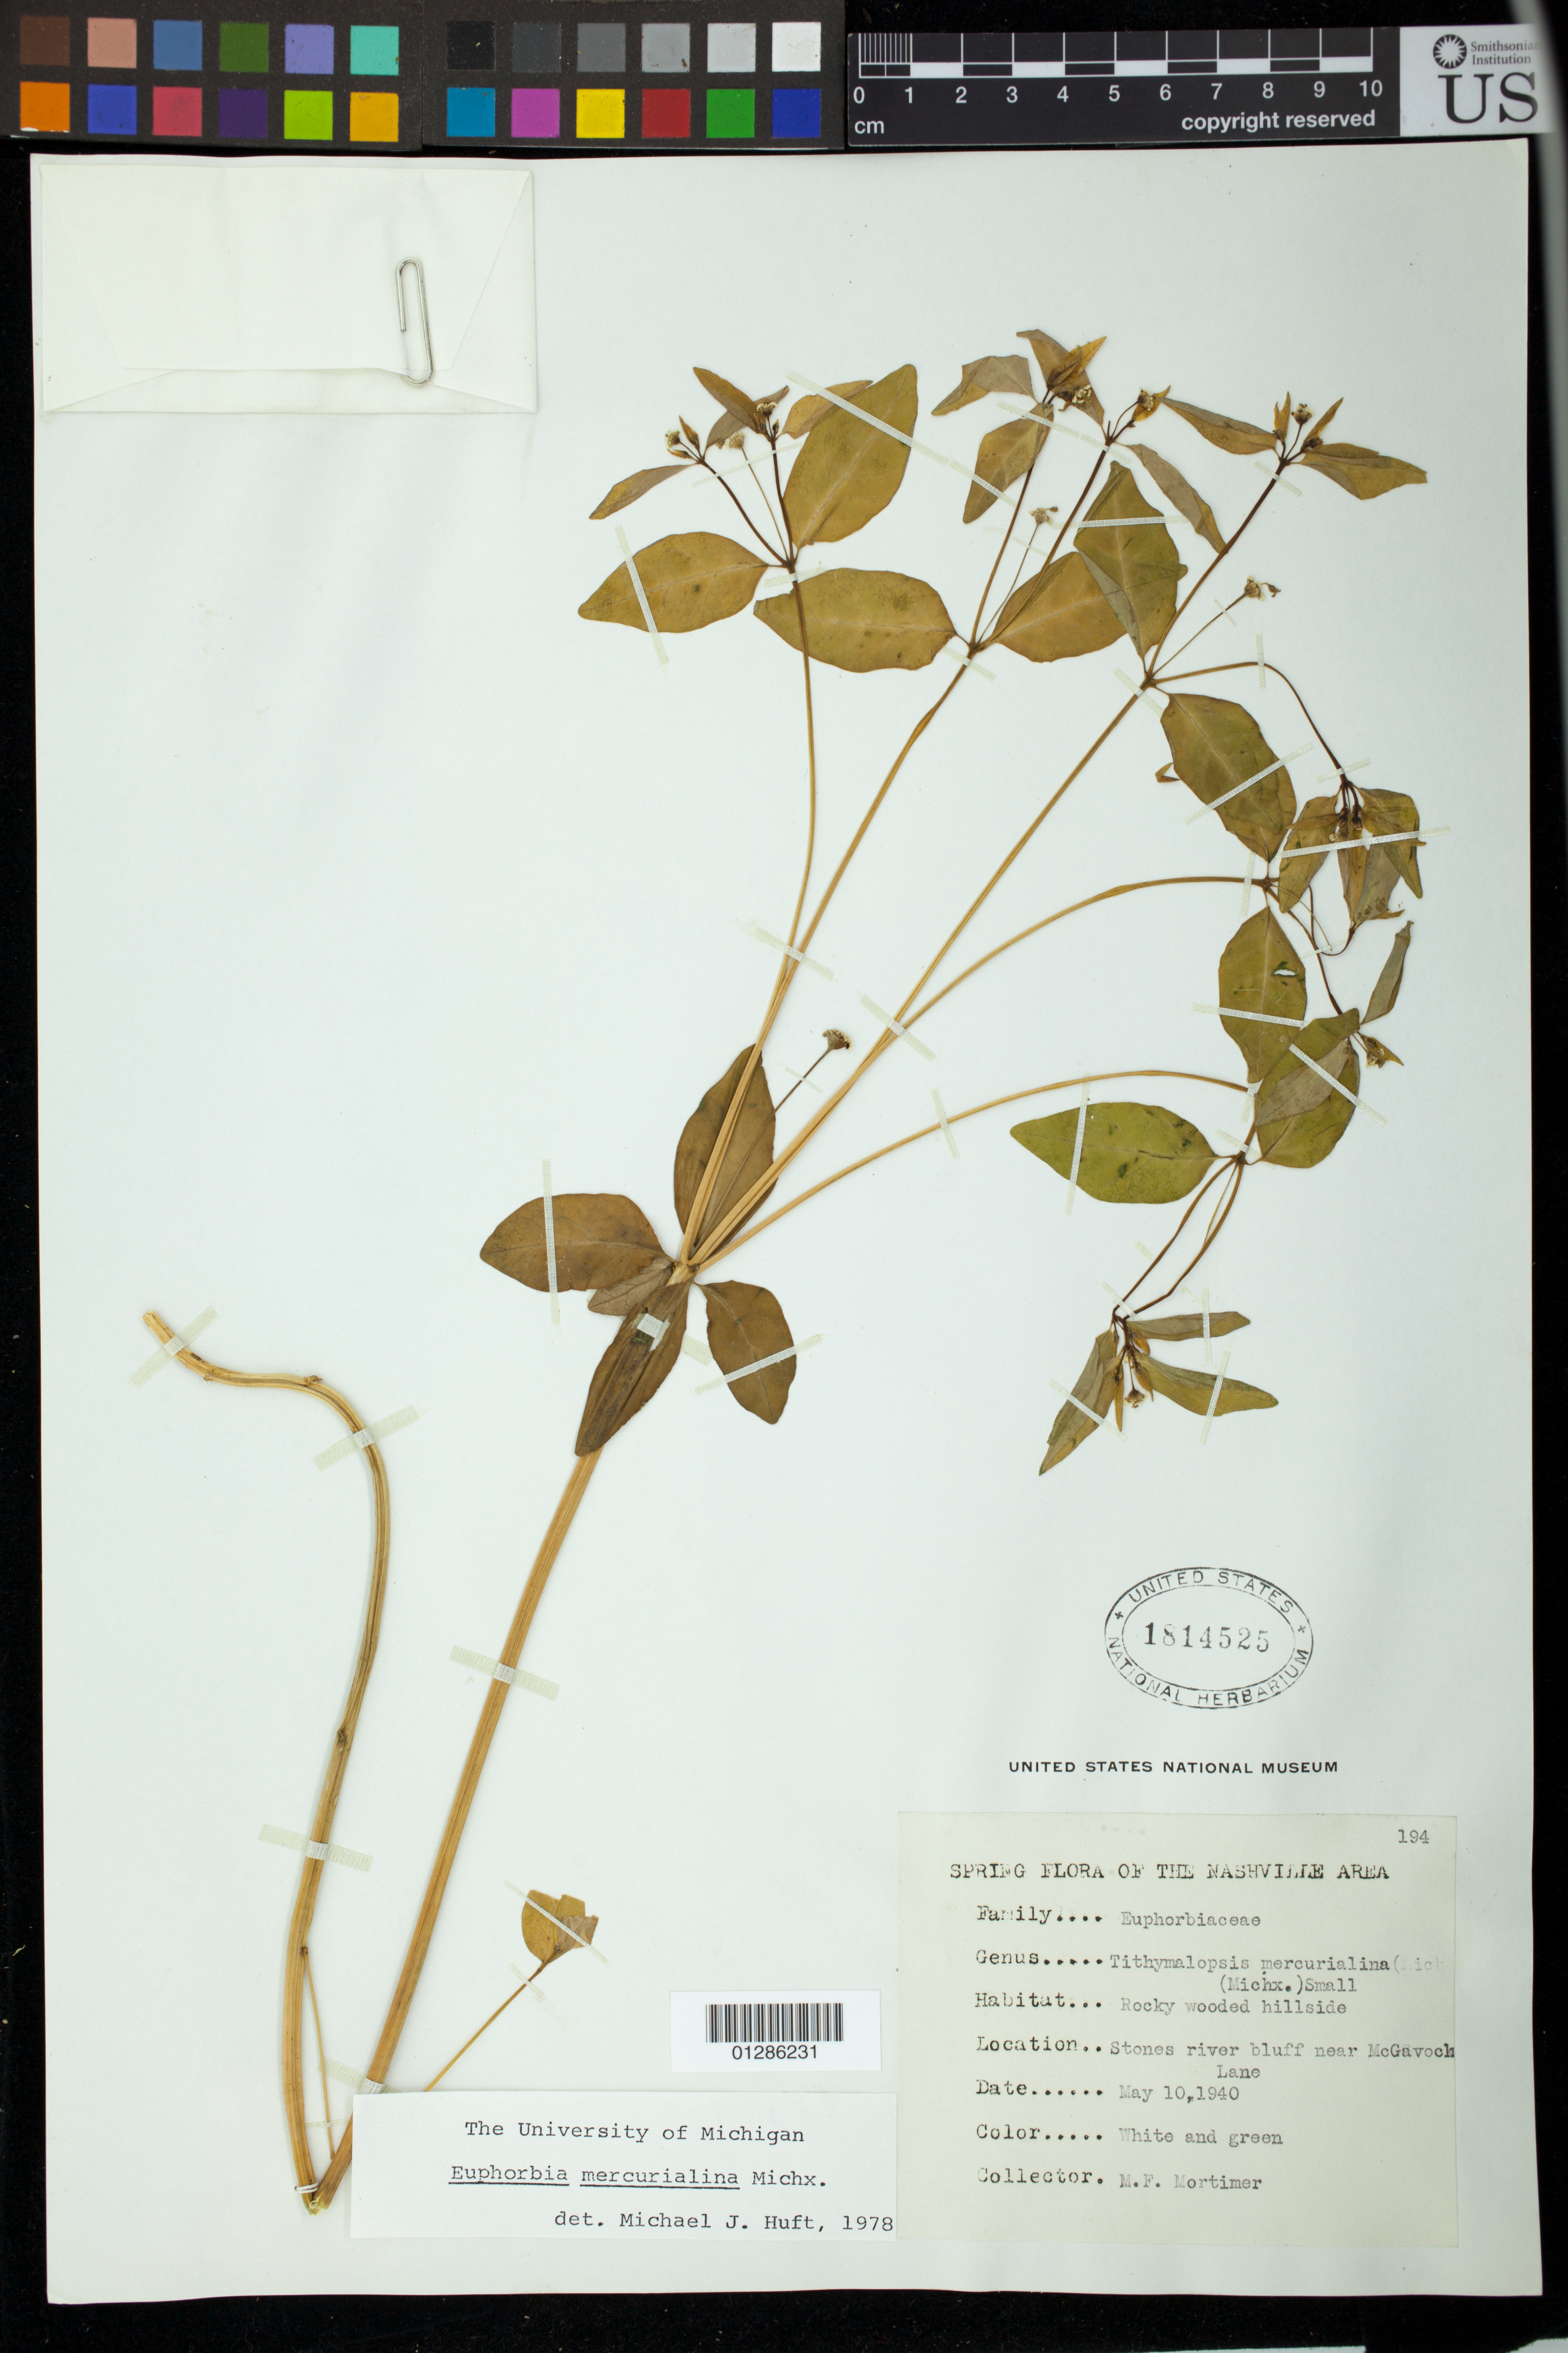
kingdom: Plantae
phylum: Tracheophyta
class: Magnoliopsida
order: Malpighiales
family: Euphorbiaceae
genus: Euphorbia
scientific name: Euphorbia mercurialina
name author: Michx.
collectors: M. Mortimer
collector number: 194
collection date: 1940-05-10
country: United States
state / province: Tennessee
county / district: Davidson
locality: Nashville area,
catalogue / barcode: US 1814525